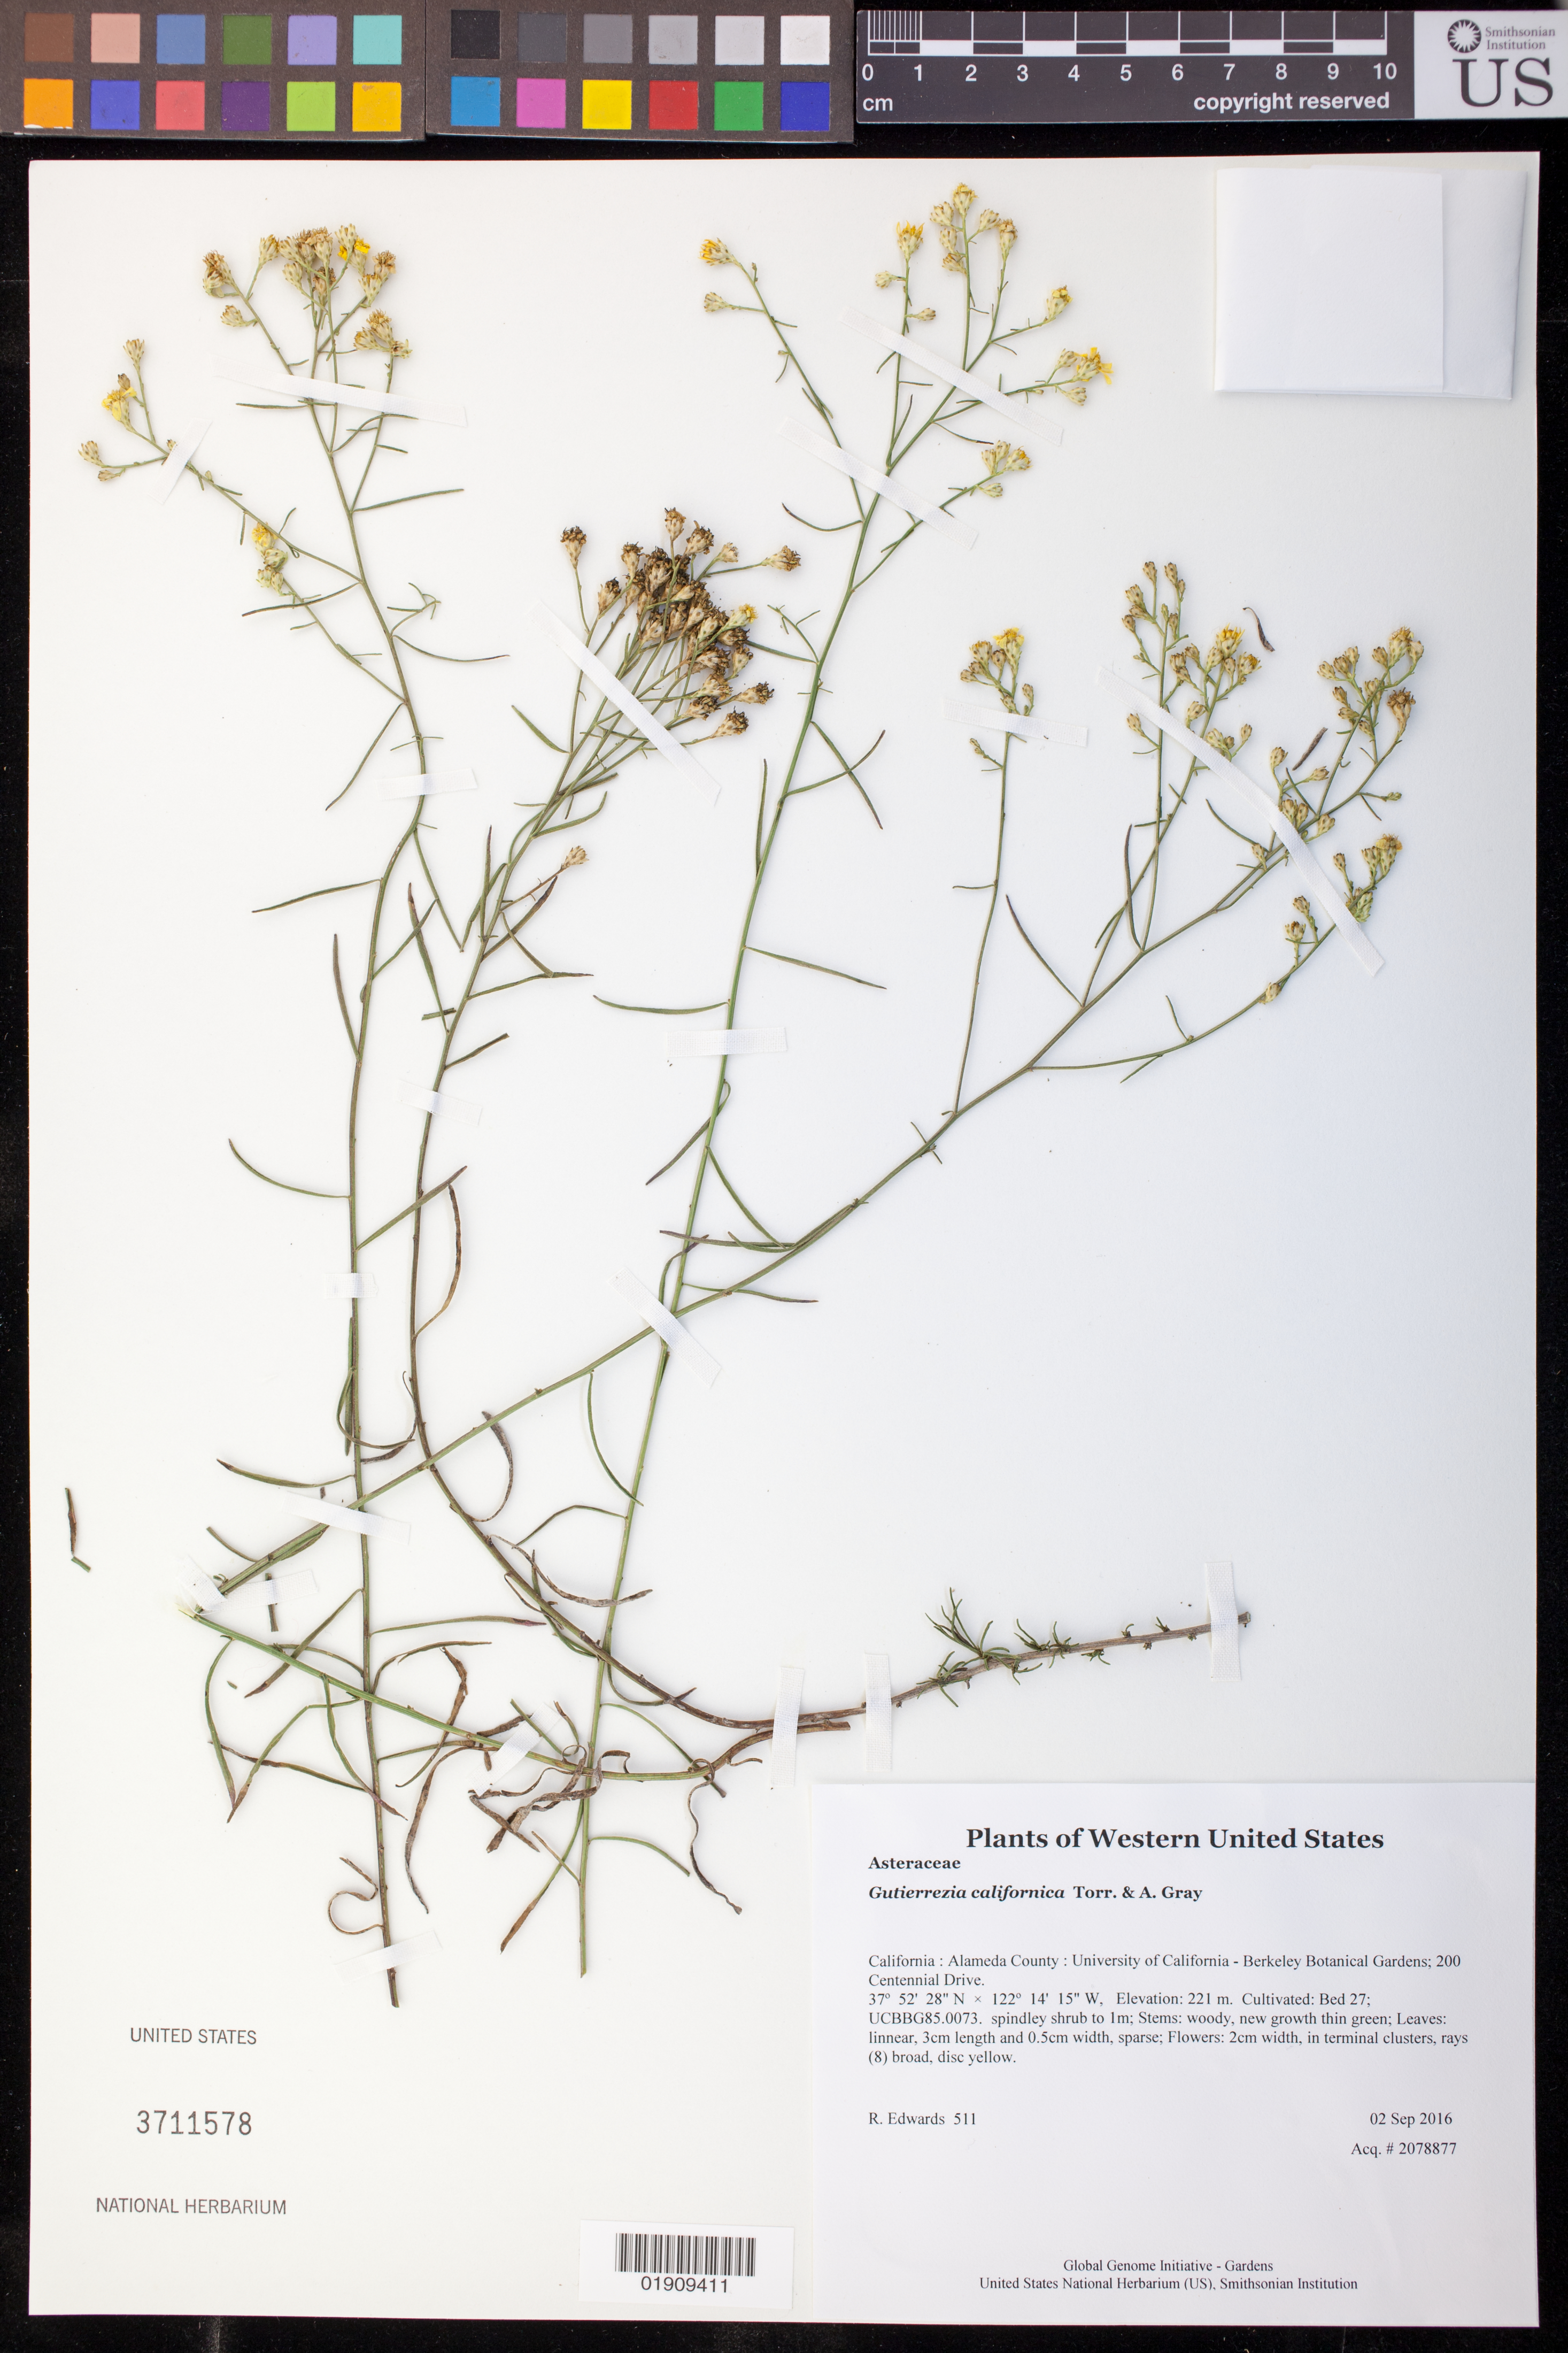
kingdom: Plantae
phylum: Tracheophyta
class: Magnoliopsida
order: Asterales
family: Asteraceae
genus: Gutierrezia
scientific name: Gutierrezia californica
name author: Torr. & A. Gray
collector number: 511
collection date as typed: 2 September 2016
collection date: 2016-09-02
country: United States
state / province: California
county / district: Alameda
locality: University of California - Berkeley Botanical Gardens; 200 Centennial Drive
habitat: Cultivated: Bed 27; UCBBG85.0073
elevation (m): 221.2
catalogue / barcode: US 3711578